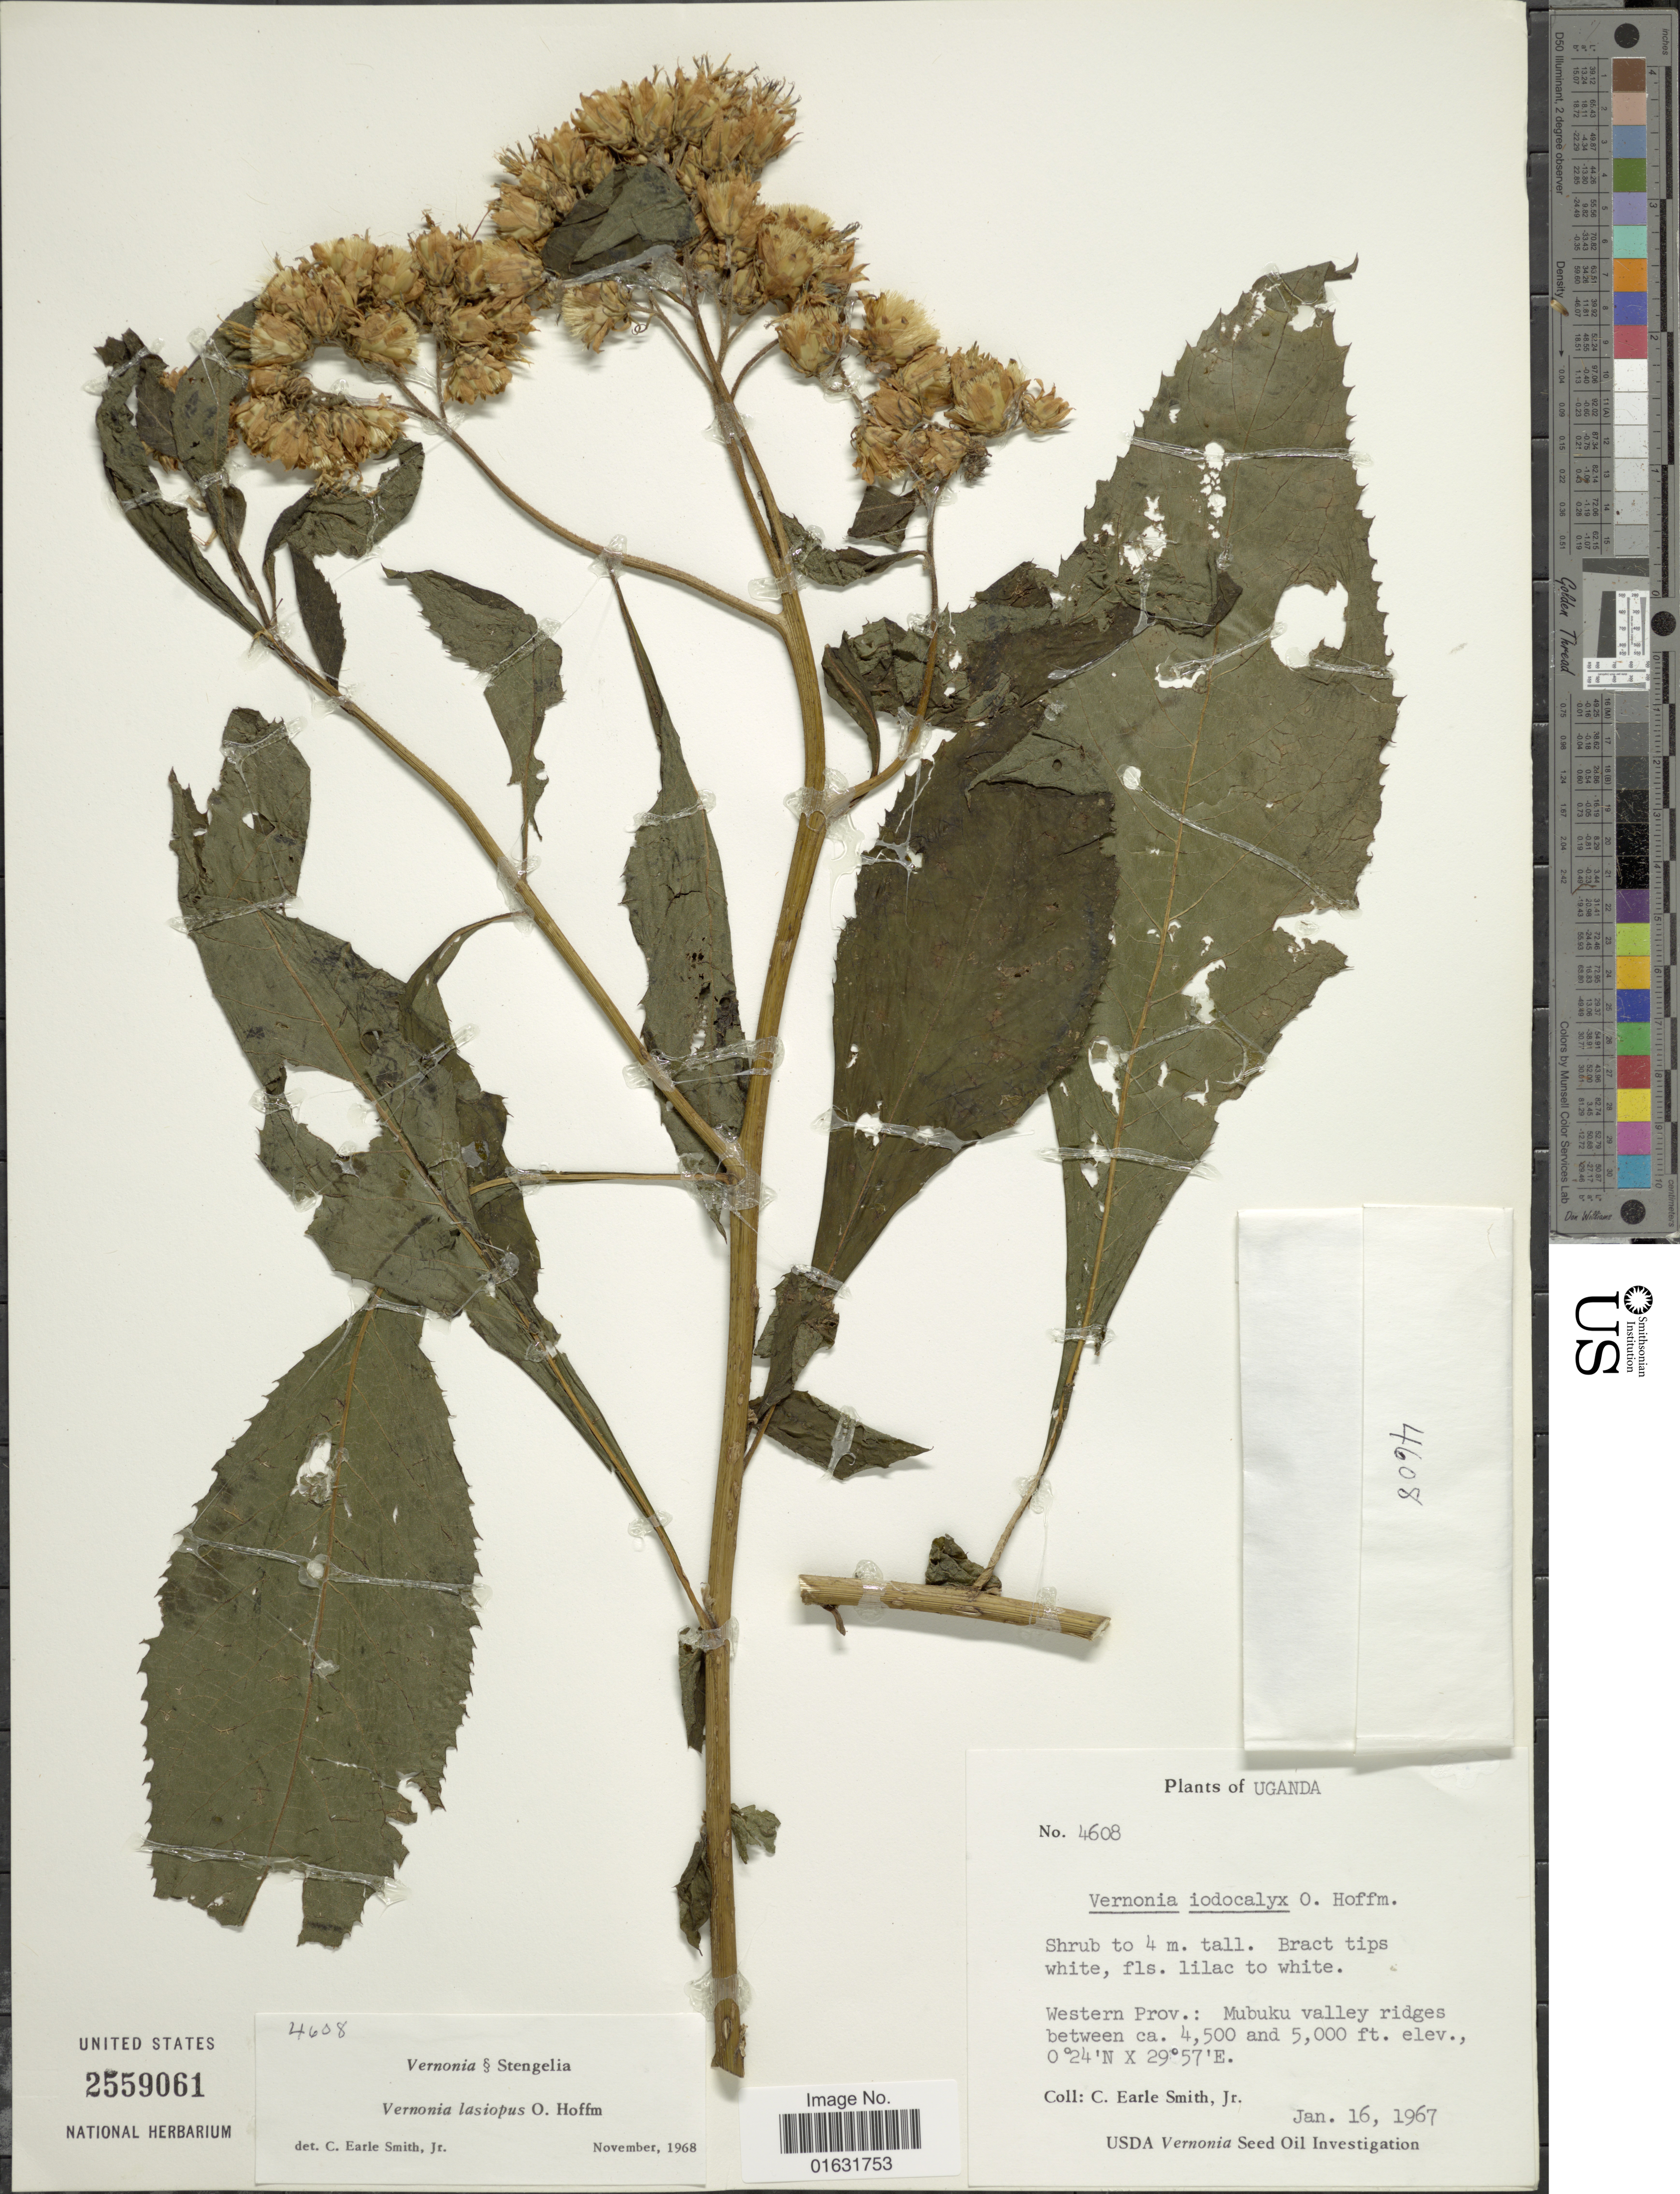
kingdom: Plantae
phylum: Tracheophyta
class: Magnoliopsida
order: Asterales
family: Asteraceae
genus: Baccharoides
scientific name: Baccharoides lasiopus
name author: (O. Hoffm.) H. Rob.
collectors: C. E. Smith Jr.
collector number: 4608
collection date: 1967-01-16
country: Uganda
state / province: Western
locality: Mubuku valley ridges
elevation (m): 1372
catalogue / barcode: US 2559061